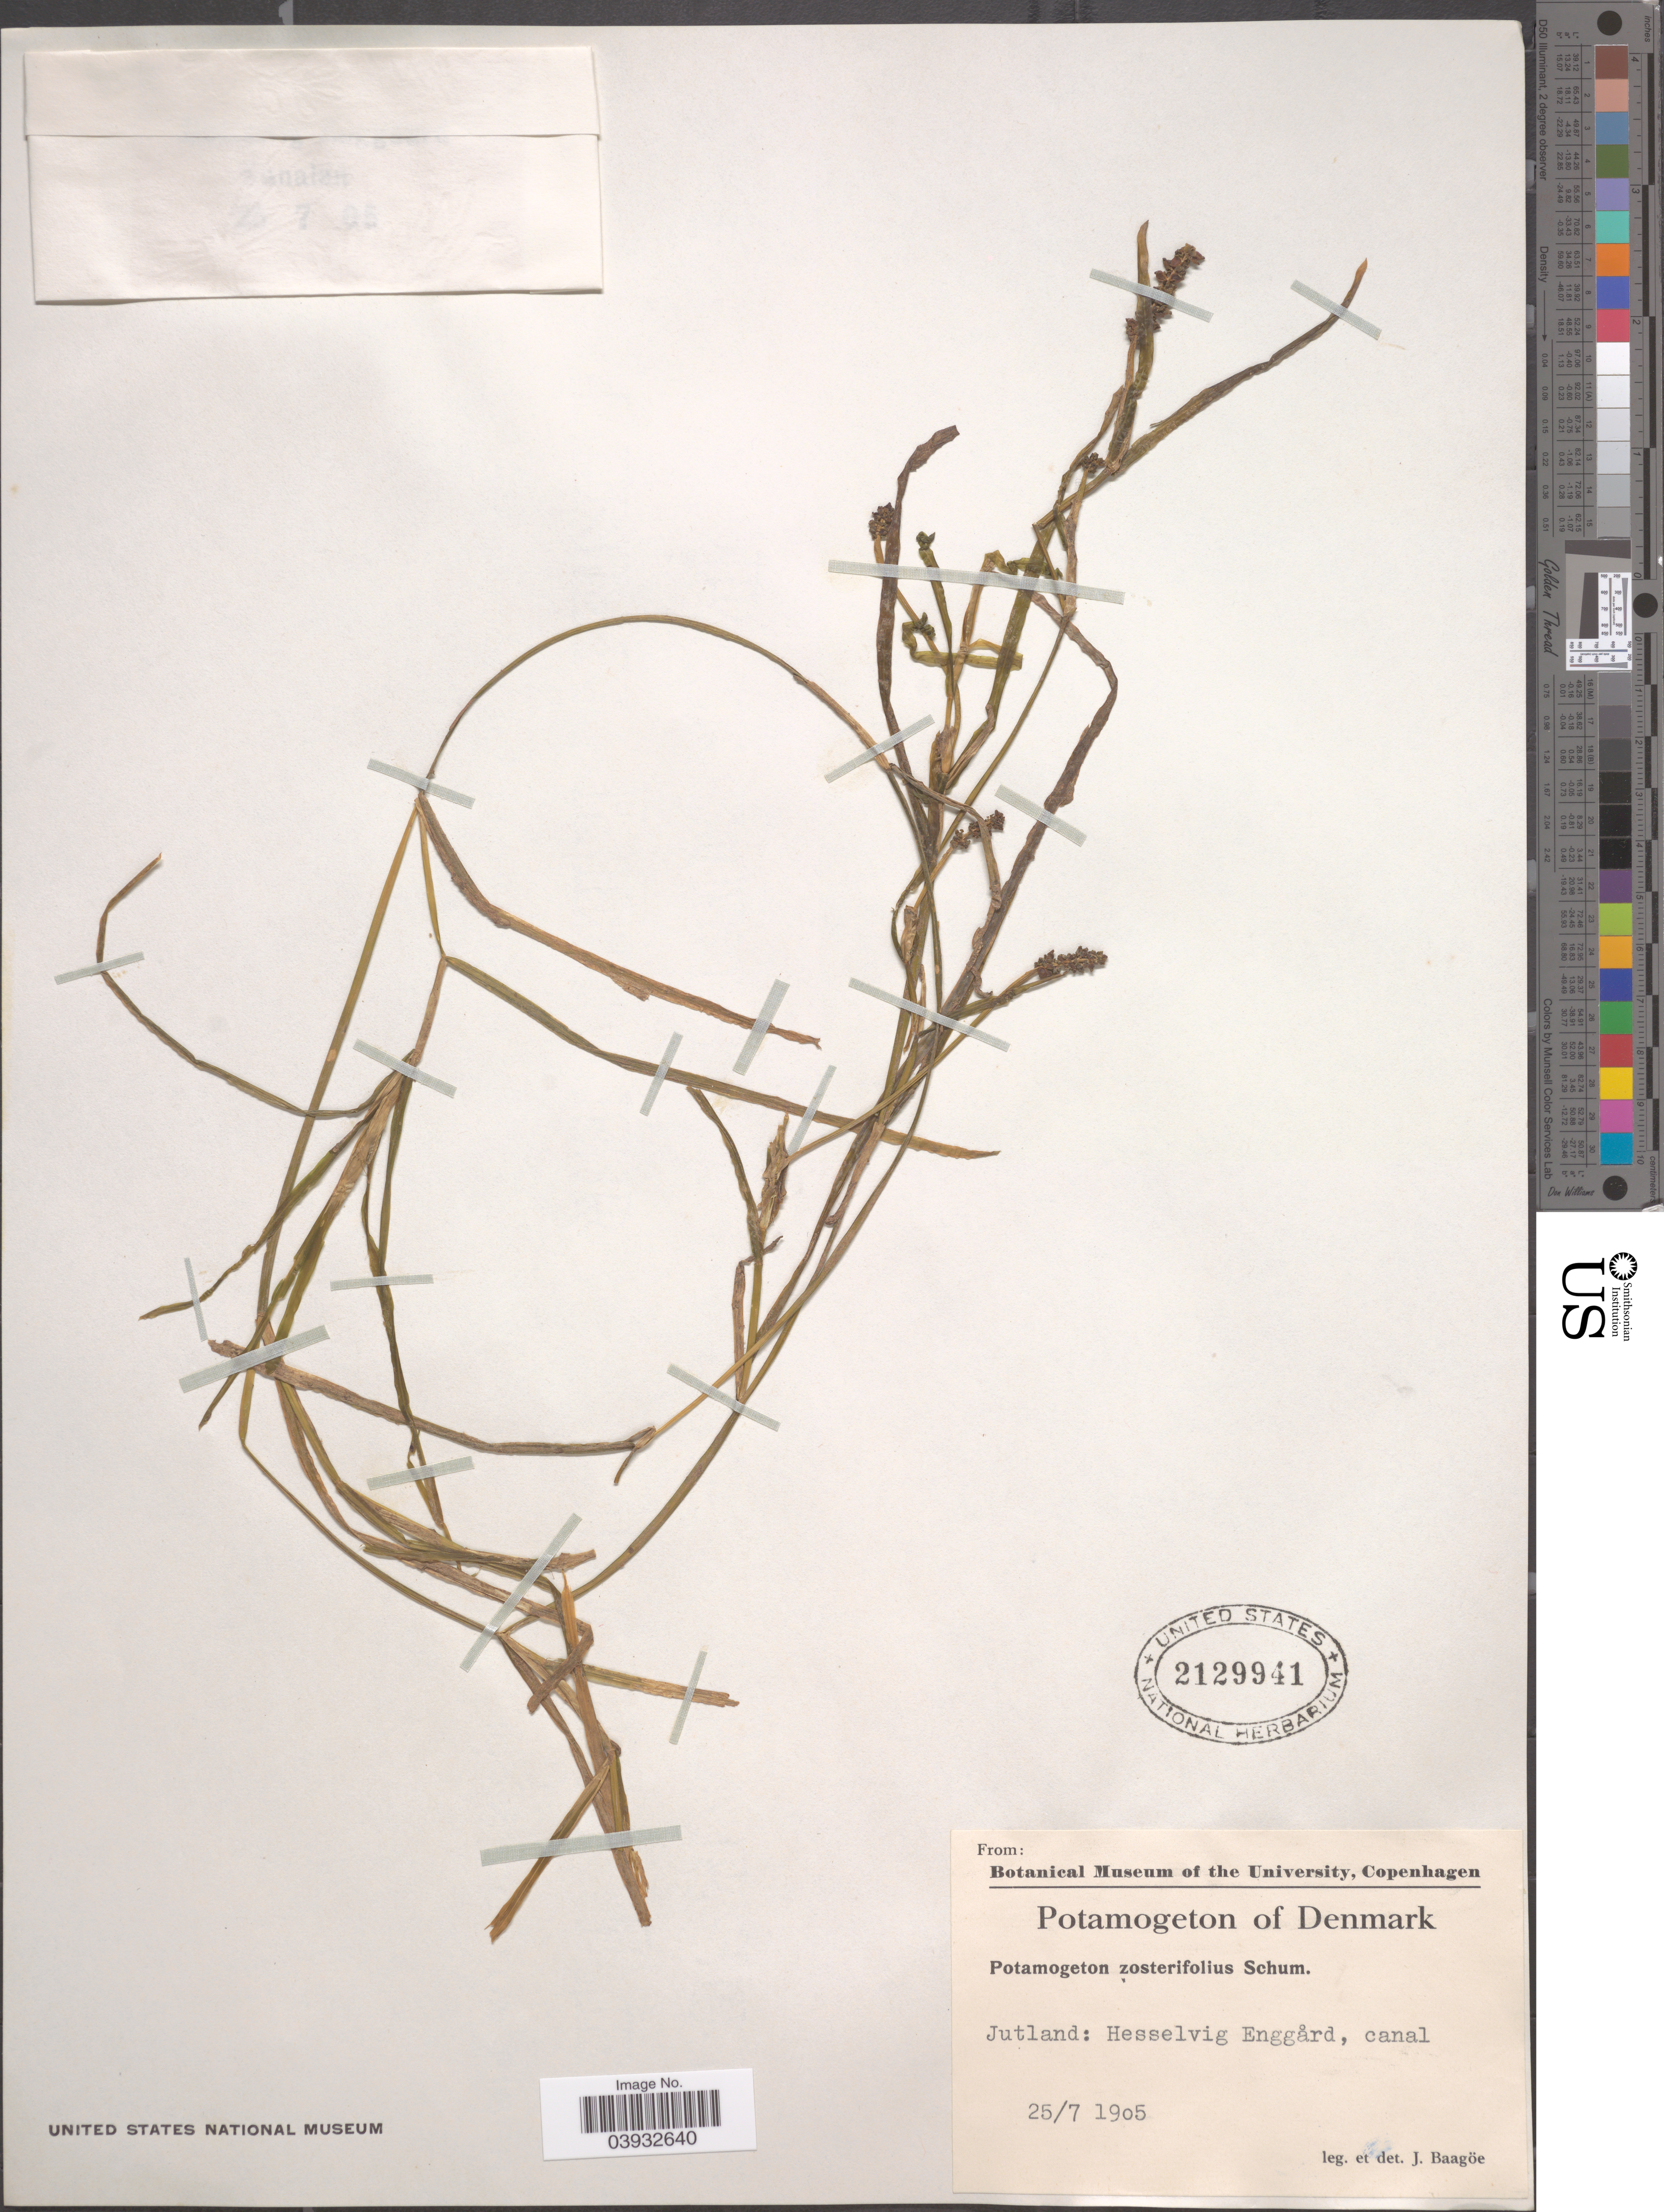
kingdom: Plantae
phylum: Tracheophyta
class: Liliopsida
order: Alismatales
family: Potamogetonaceae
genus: Potamogeton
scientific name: Potamogeton zosterifolius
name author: Schumach.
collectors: J. Baagoe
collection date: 1905-07-25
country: Denmark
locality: Jutland: Hesselvig Enggård, canal.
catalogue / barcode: US 2129941